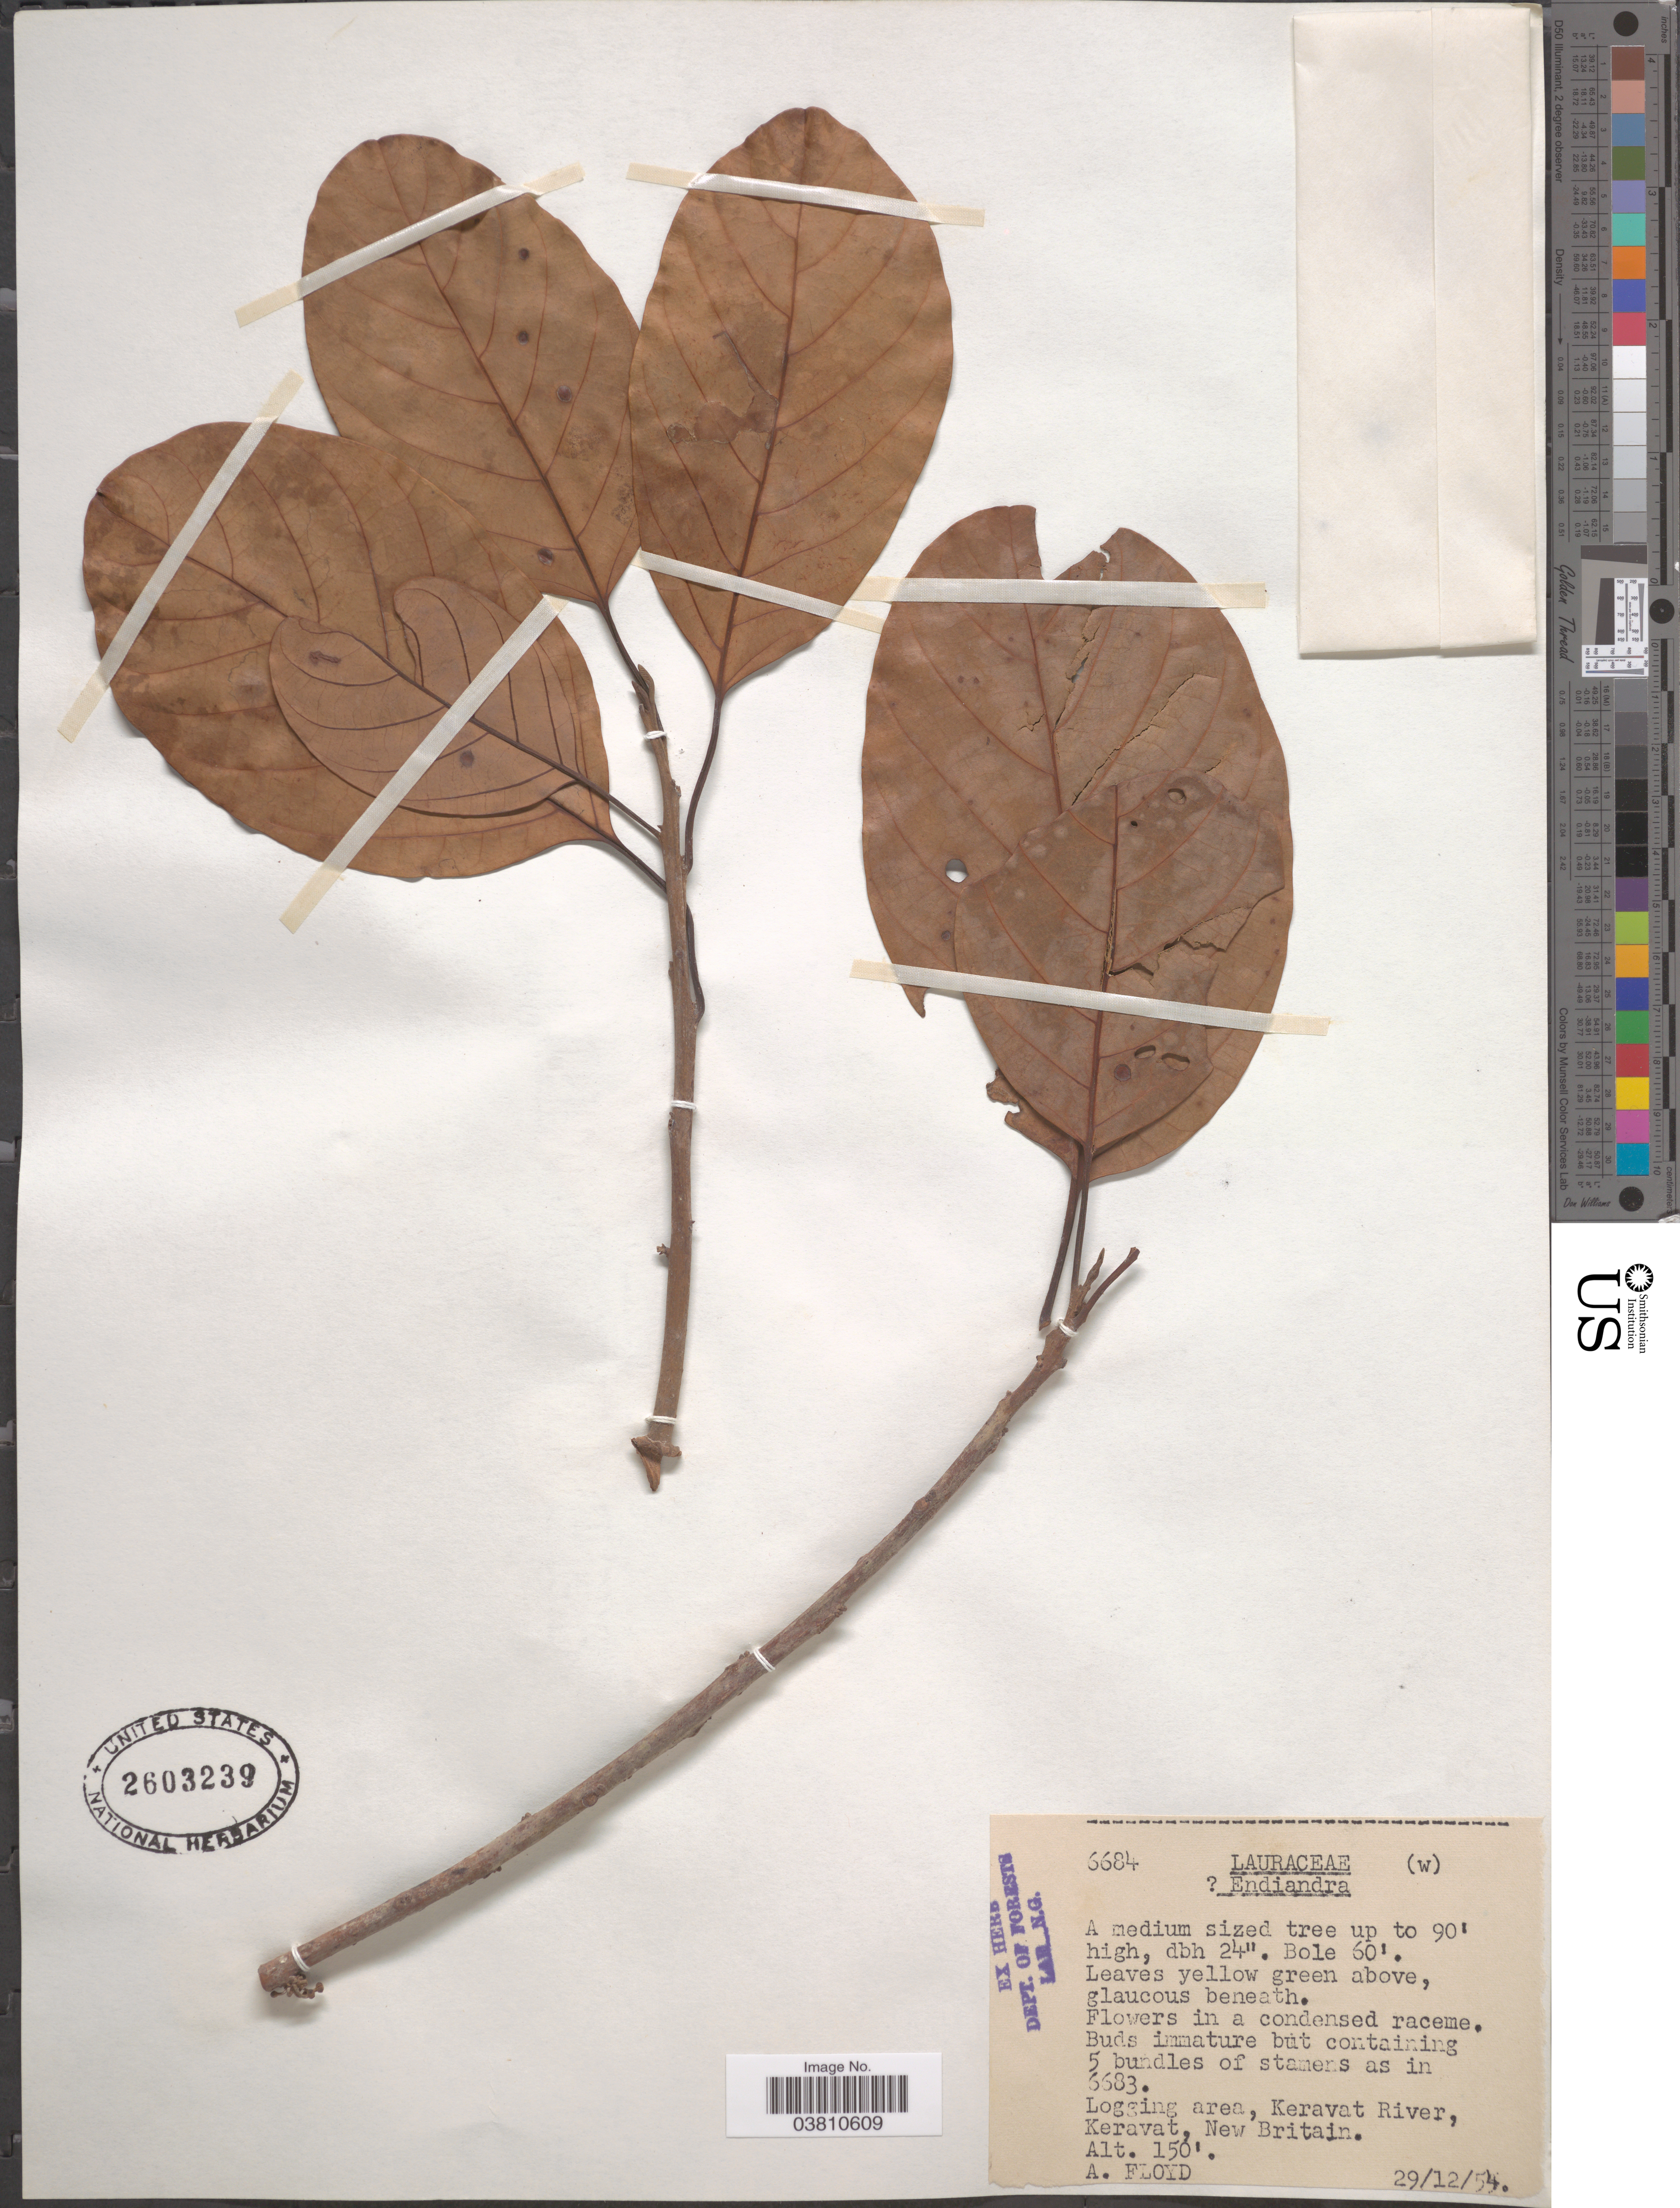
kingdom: Plantae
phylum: Tracheophyta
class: Magnoliopsida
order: Laurales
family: Lauraceae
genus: Endiandra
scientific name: Endiandra sp.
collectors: A. Floyd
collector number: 6684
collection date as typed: Transcribed d/m/y: 29/12/54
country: Papua New Guinea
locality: Logging area, Keravat River, Keravat, New Britain.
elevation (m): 46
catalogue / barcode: US 2603239